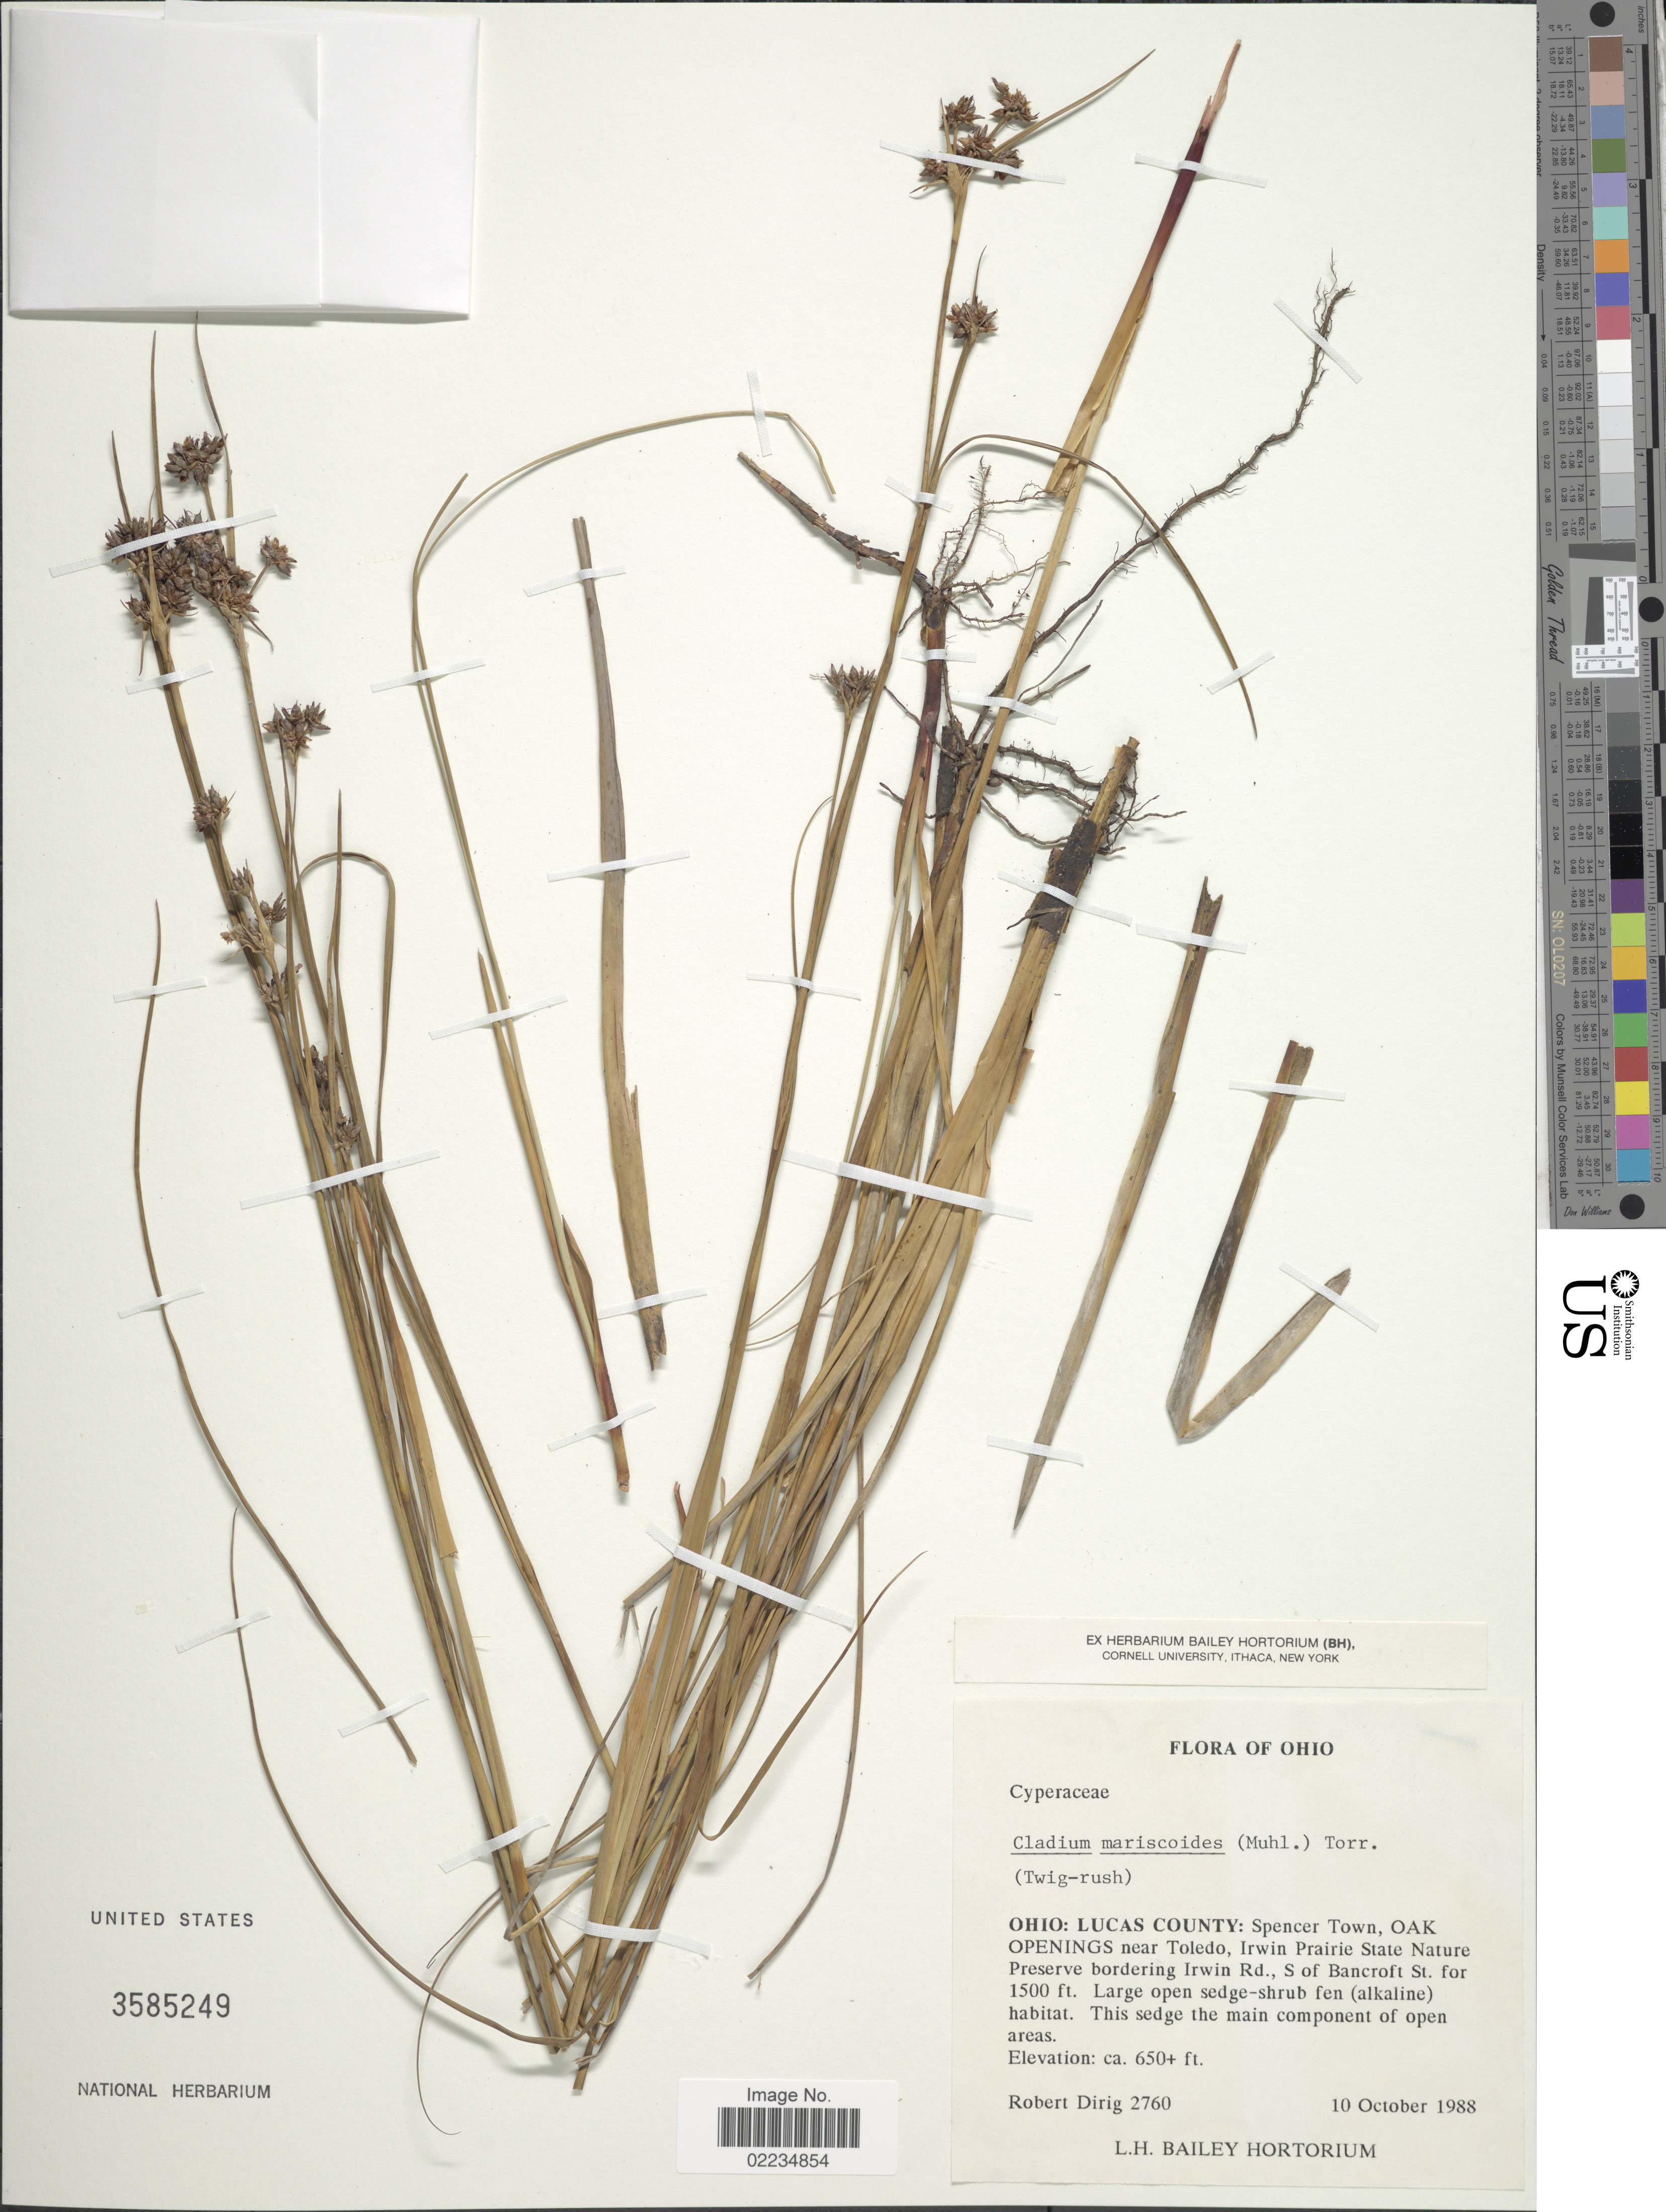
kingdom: Plantae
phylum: Tracheophyta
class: Liliopsida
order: Poales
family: Cyperaceae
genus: Cladium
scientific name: Cladium mariscoides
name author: (Muhl.) Torr.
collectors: R. Dirig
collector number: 2760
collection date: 1988-10-10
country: United States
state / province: Ohio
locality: Ohio: Lucas County: Spencer Town, Oak Openings near Toledo, Irwin Prairie State Nature Preserve bordering Irwin Rd., S of Bancroft St.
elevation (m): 198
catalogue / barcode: US 3585249